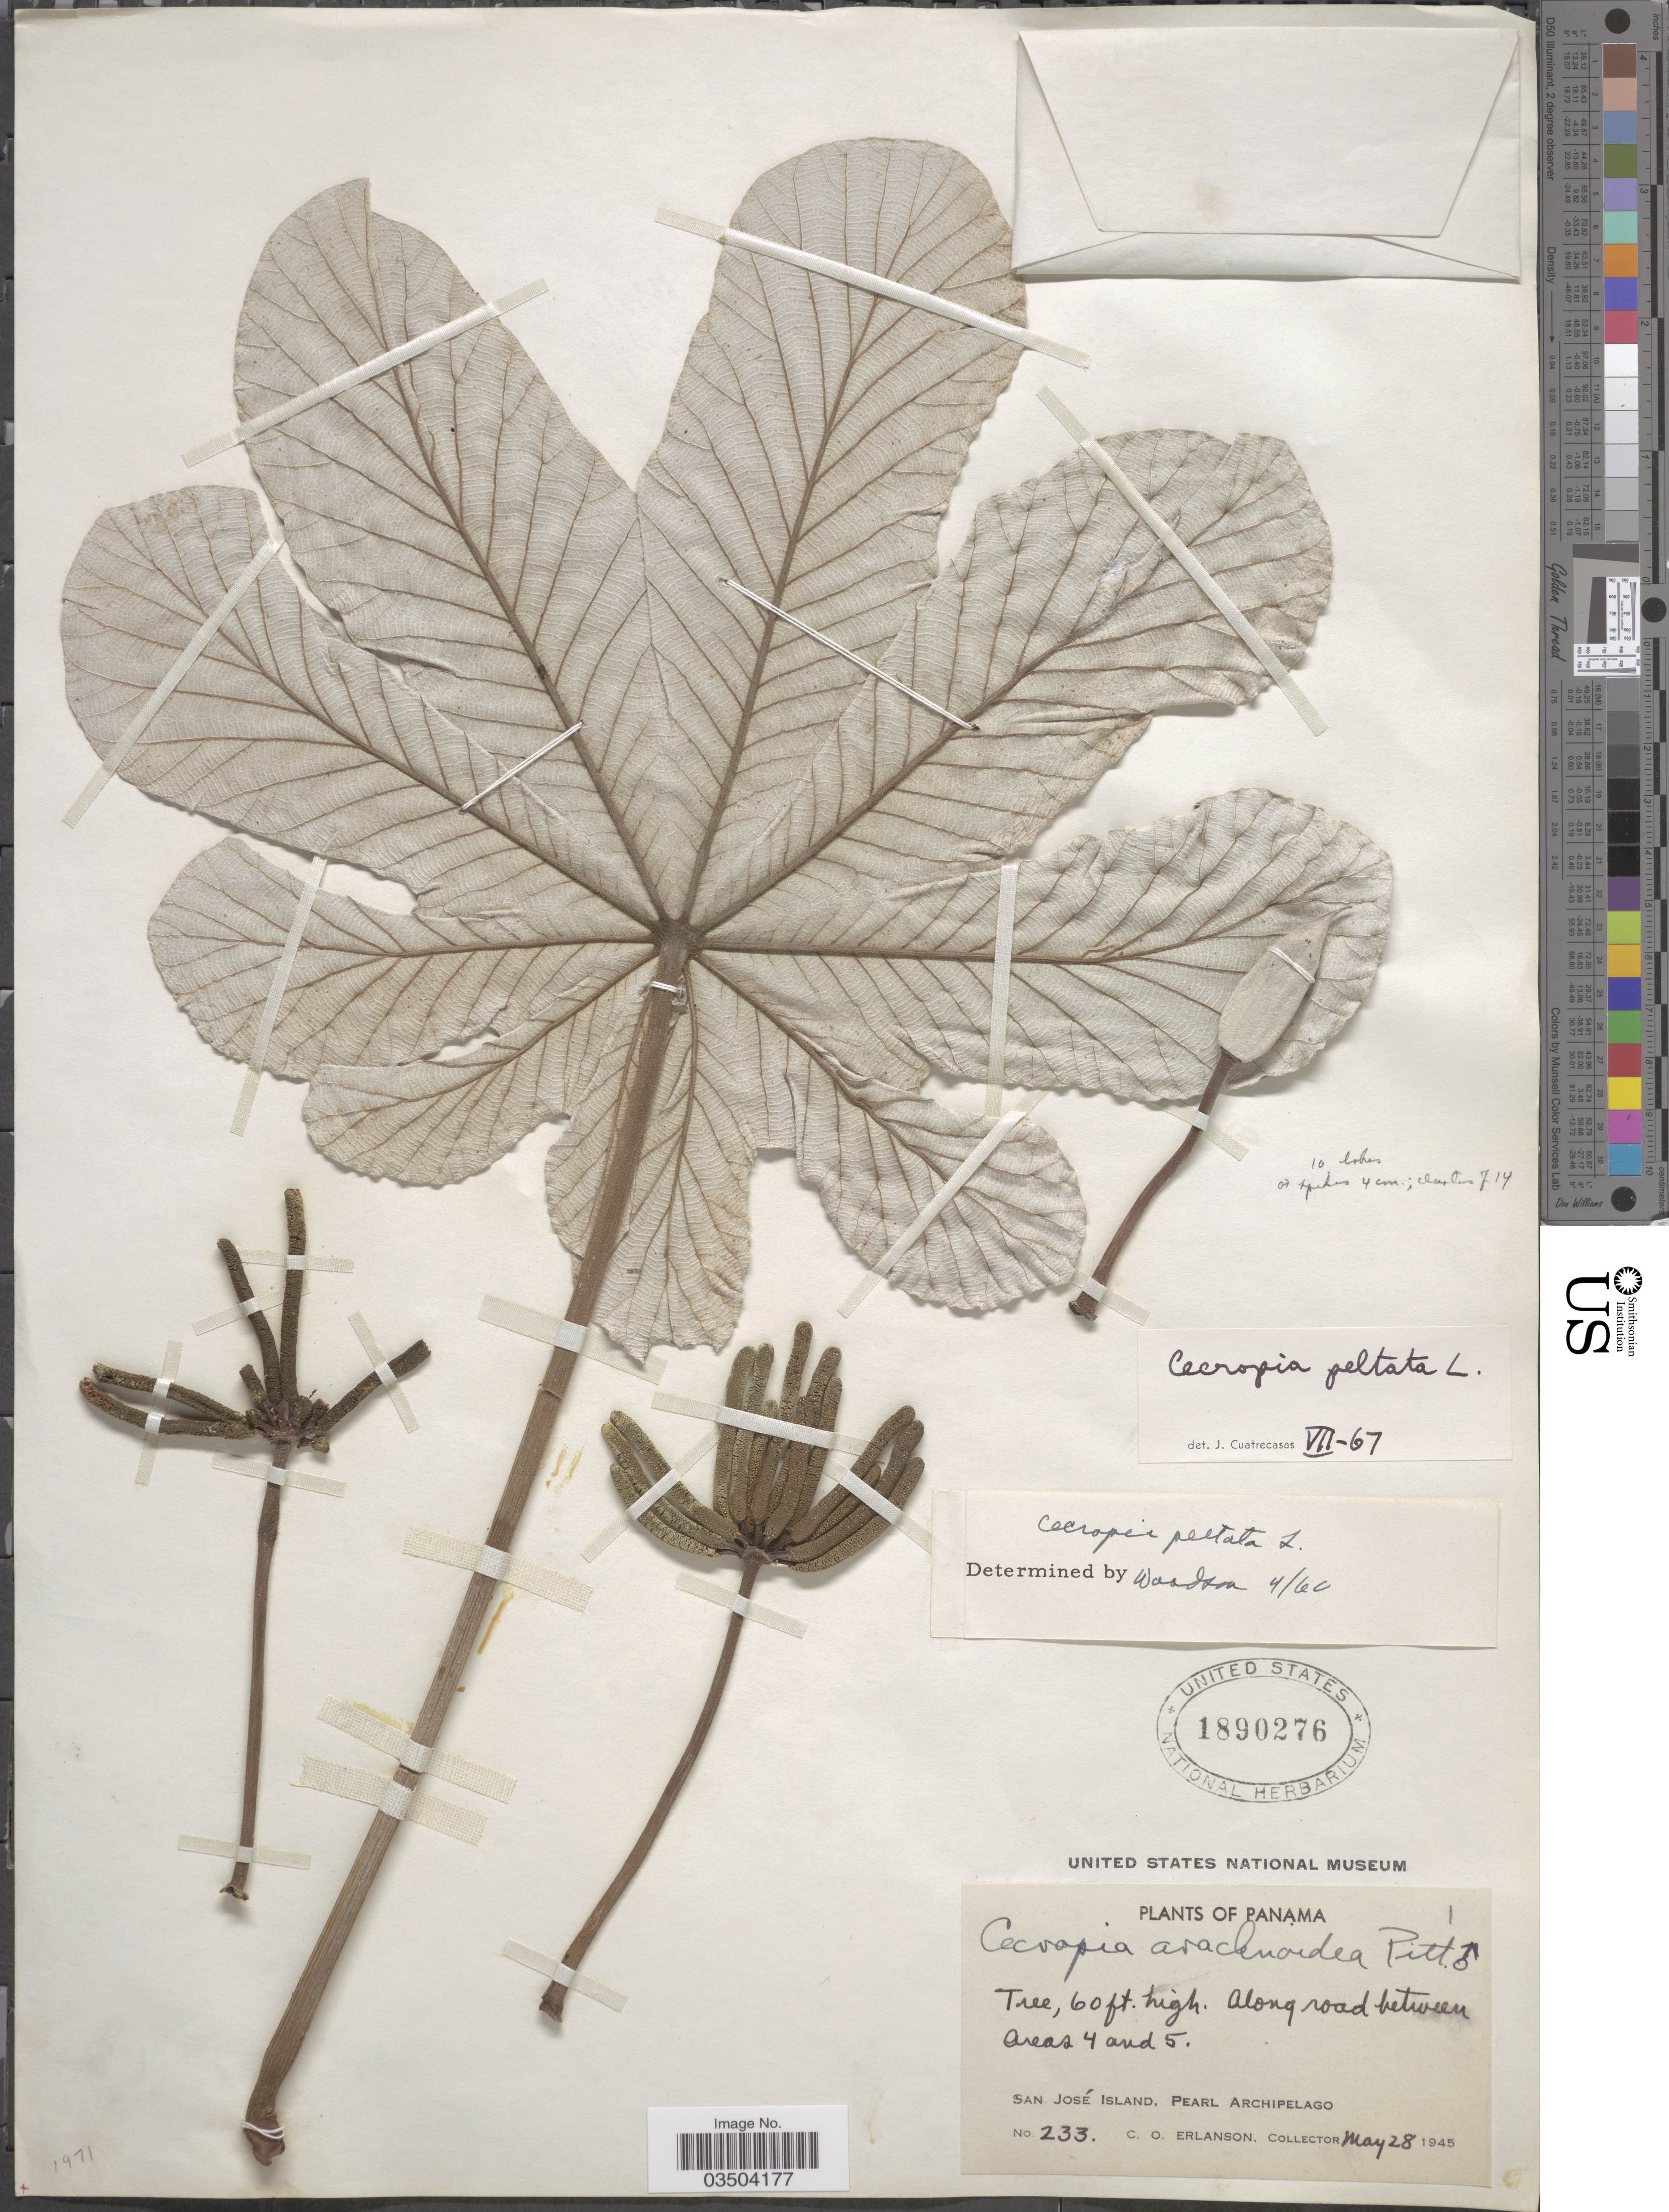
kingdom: Plantae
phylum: Tracheophyta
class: Magnoliopsida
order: Rosales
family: Urticaceae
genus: Cecropia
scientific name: Cecropia peltata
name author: L.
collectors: C. O. Erlanson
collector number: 233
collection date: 1945-05-28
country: Panama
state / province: Panamá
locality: Along road between Areas 4 and 5. San José Island, Pearl Archipelago.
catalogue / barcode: US 1890276